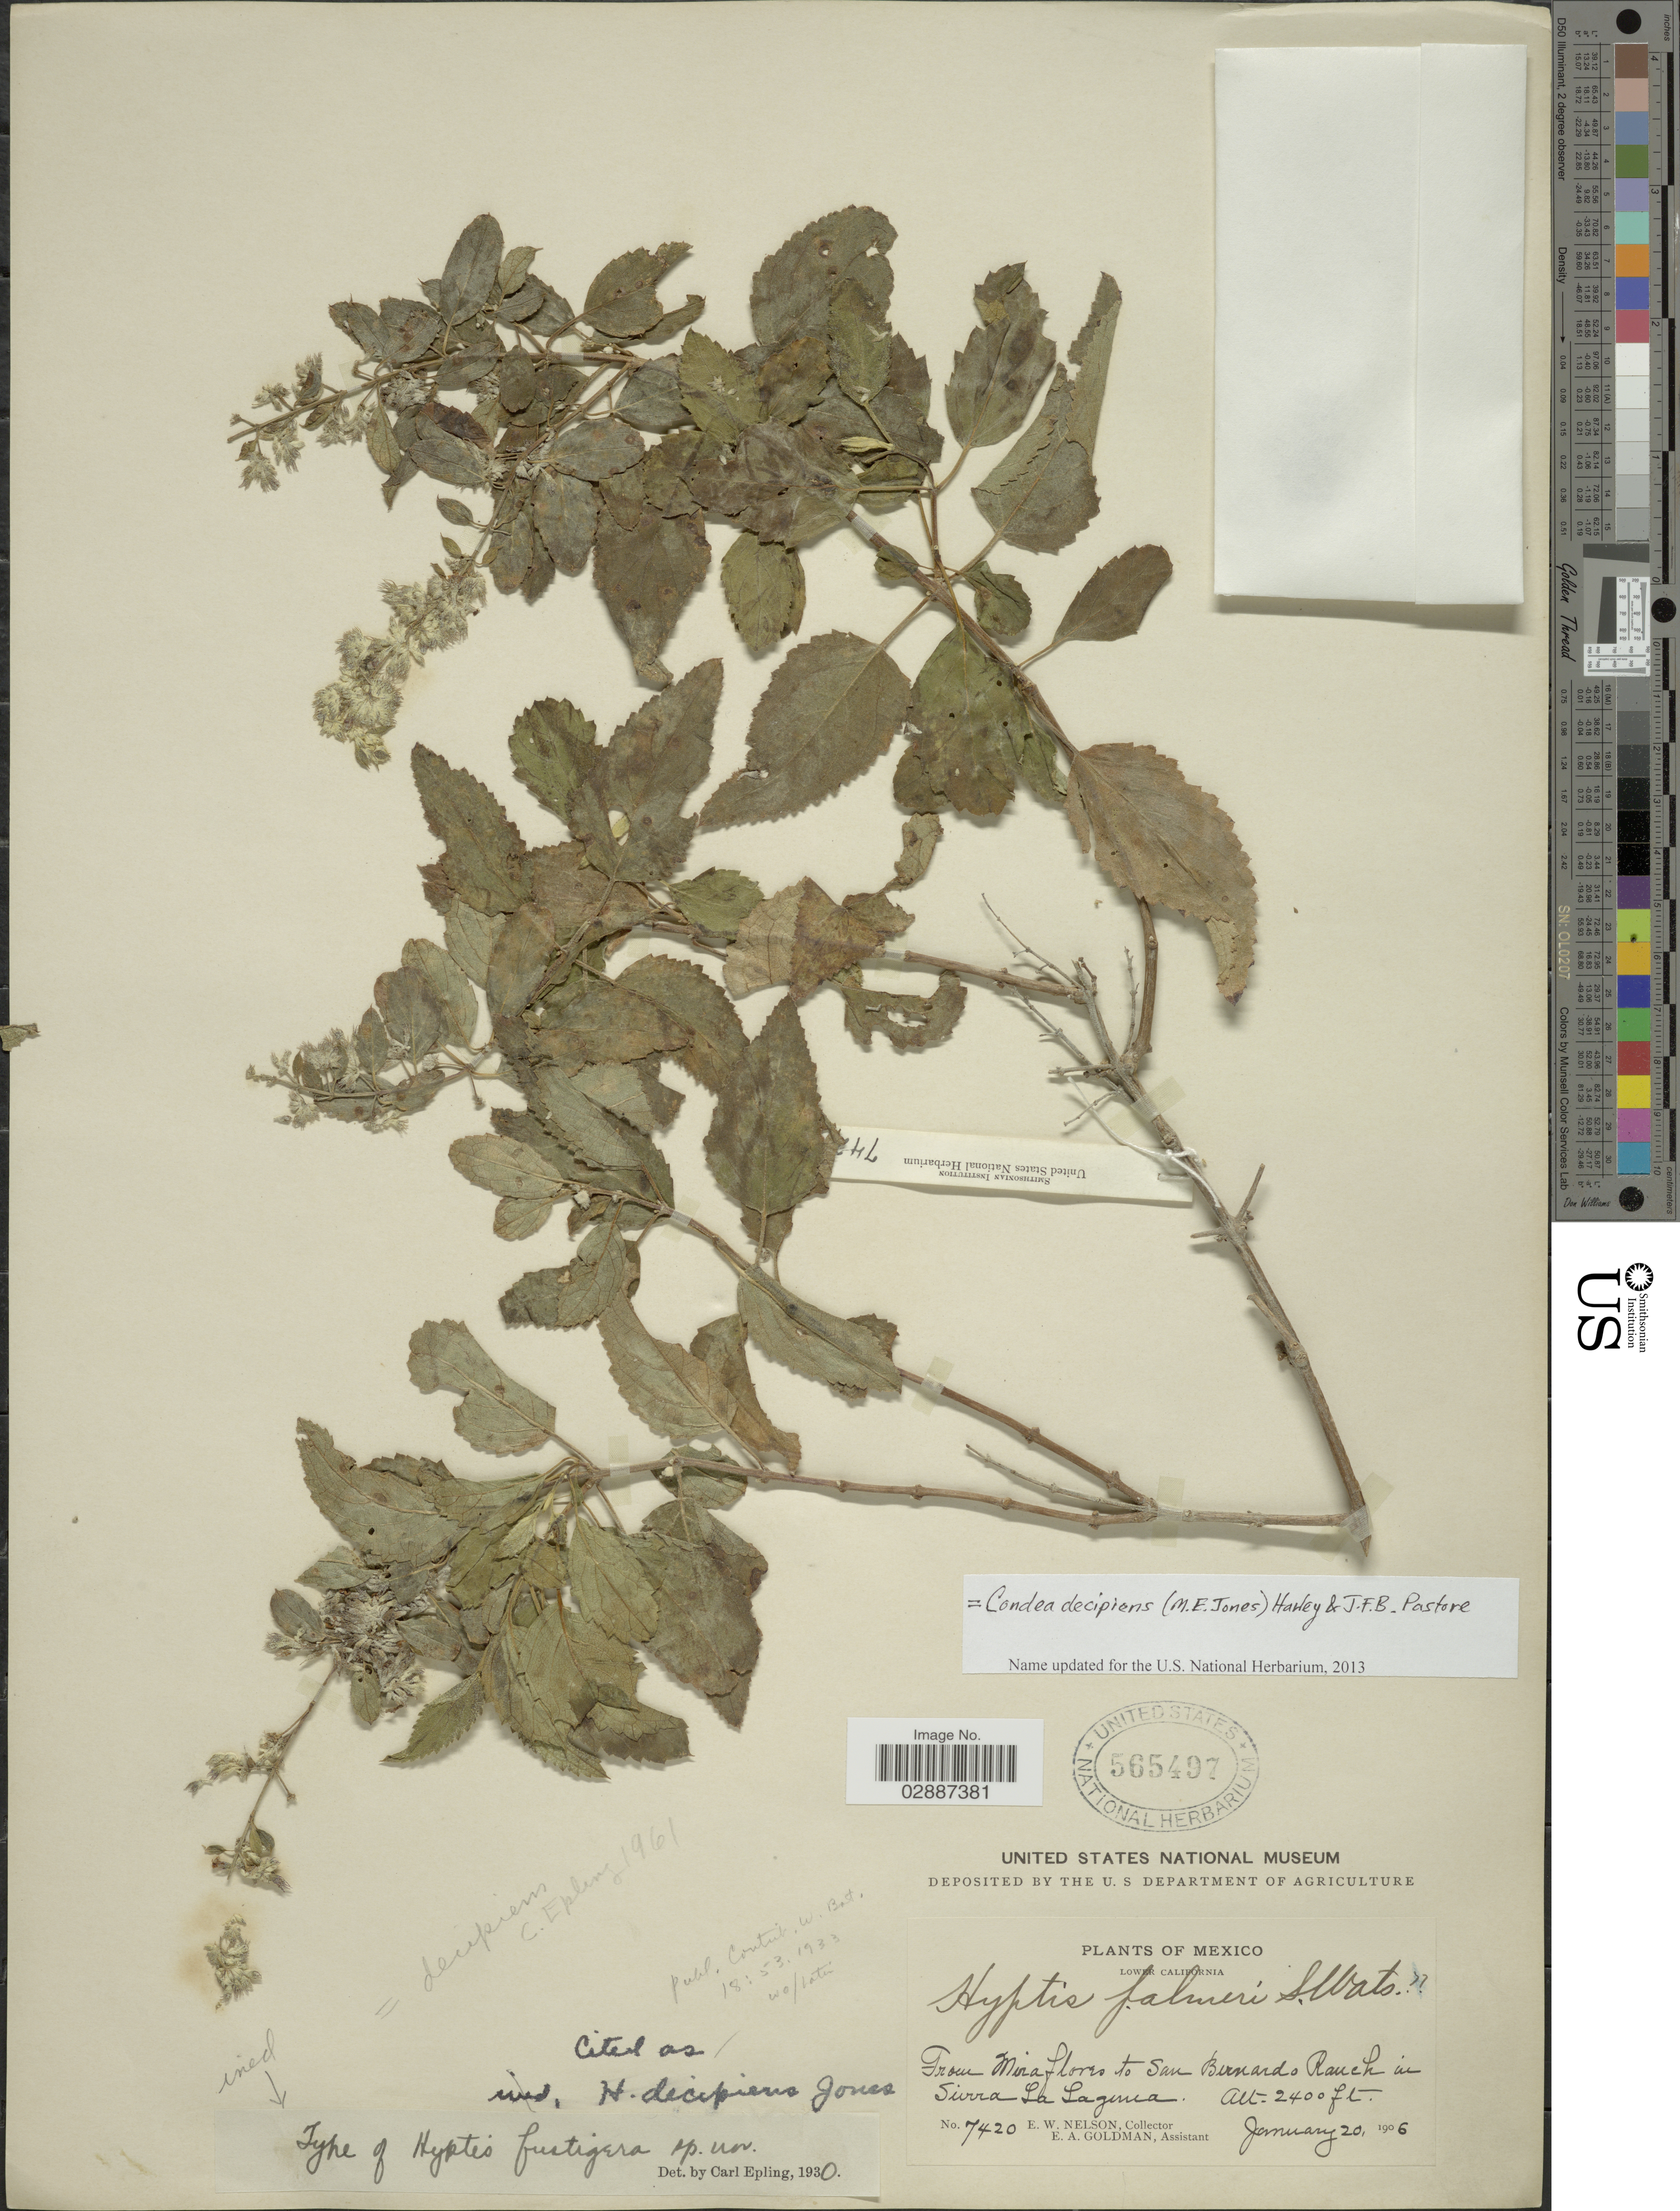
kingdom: Plantae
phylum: Tracheophyta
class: Magnoliopsida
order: Lamiales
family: Lamiaceae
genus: Condea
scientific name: Condea decipiens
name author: (M.E. Jones) Harley & J.F.B. Pastore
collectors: E. W. Nelson & E. A. Goldman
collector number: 7420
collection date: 1906-01-20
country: Mexico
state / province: Baja California Sur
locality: From Mira florest to San Bernardo Ranch in Sierra La Laguna.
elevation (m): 732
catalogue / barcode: US 565497